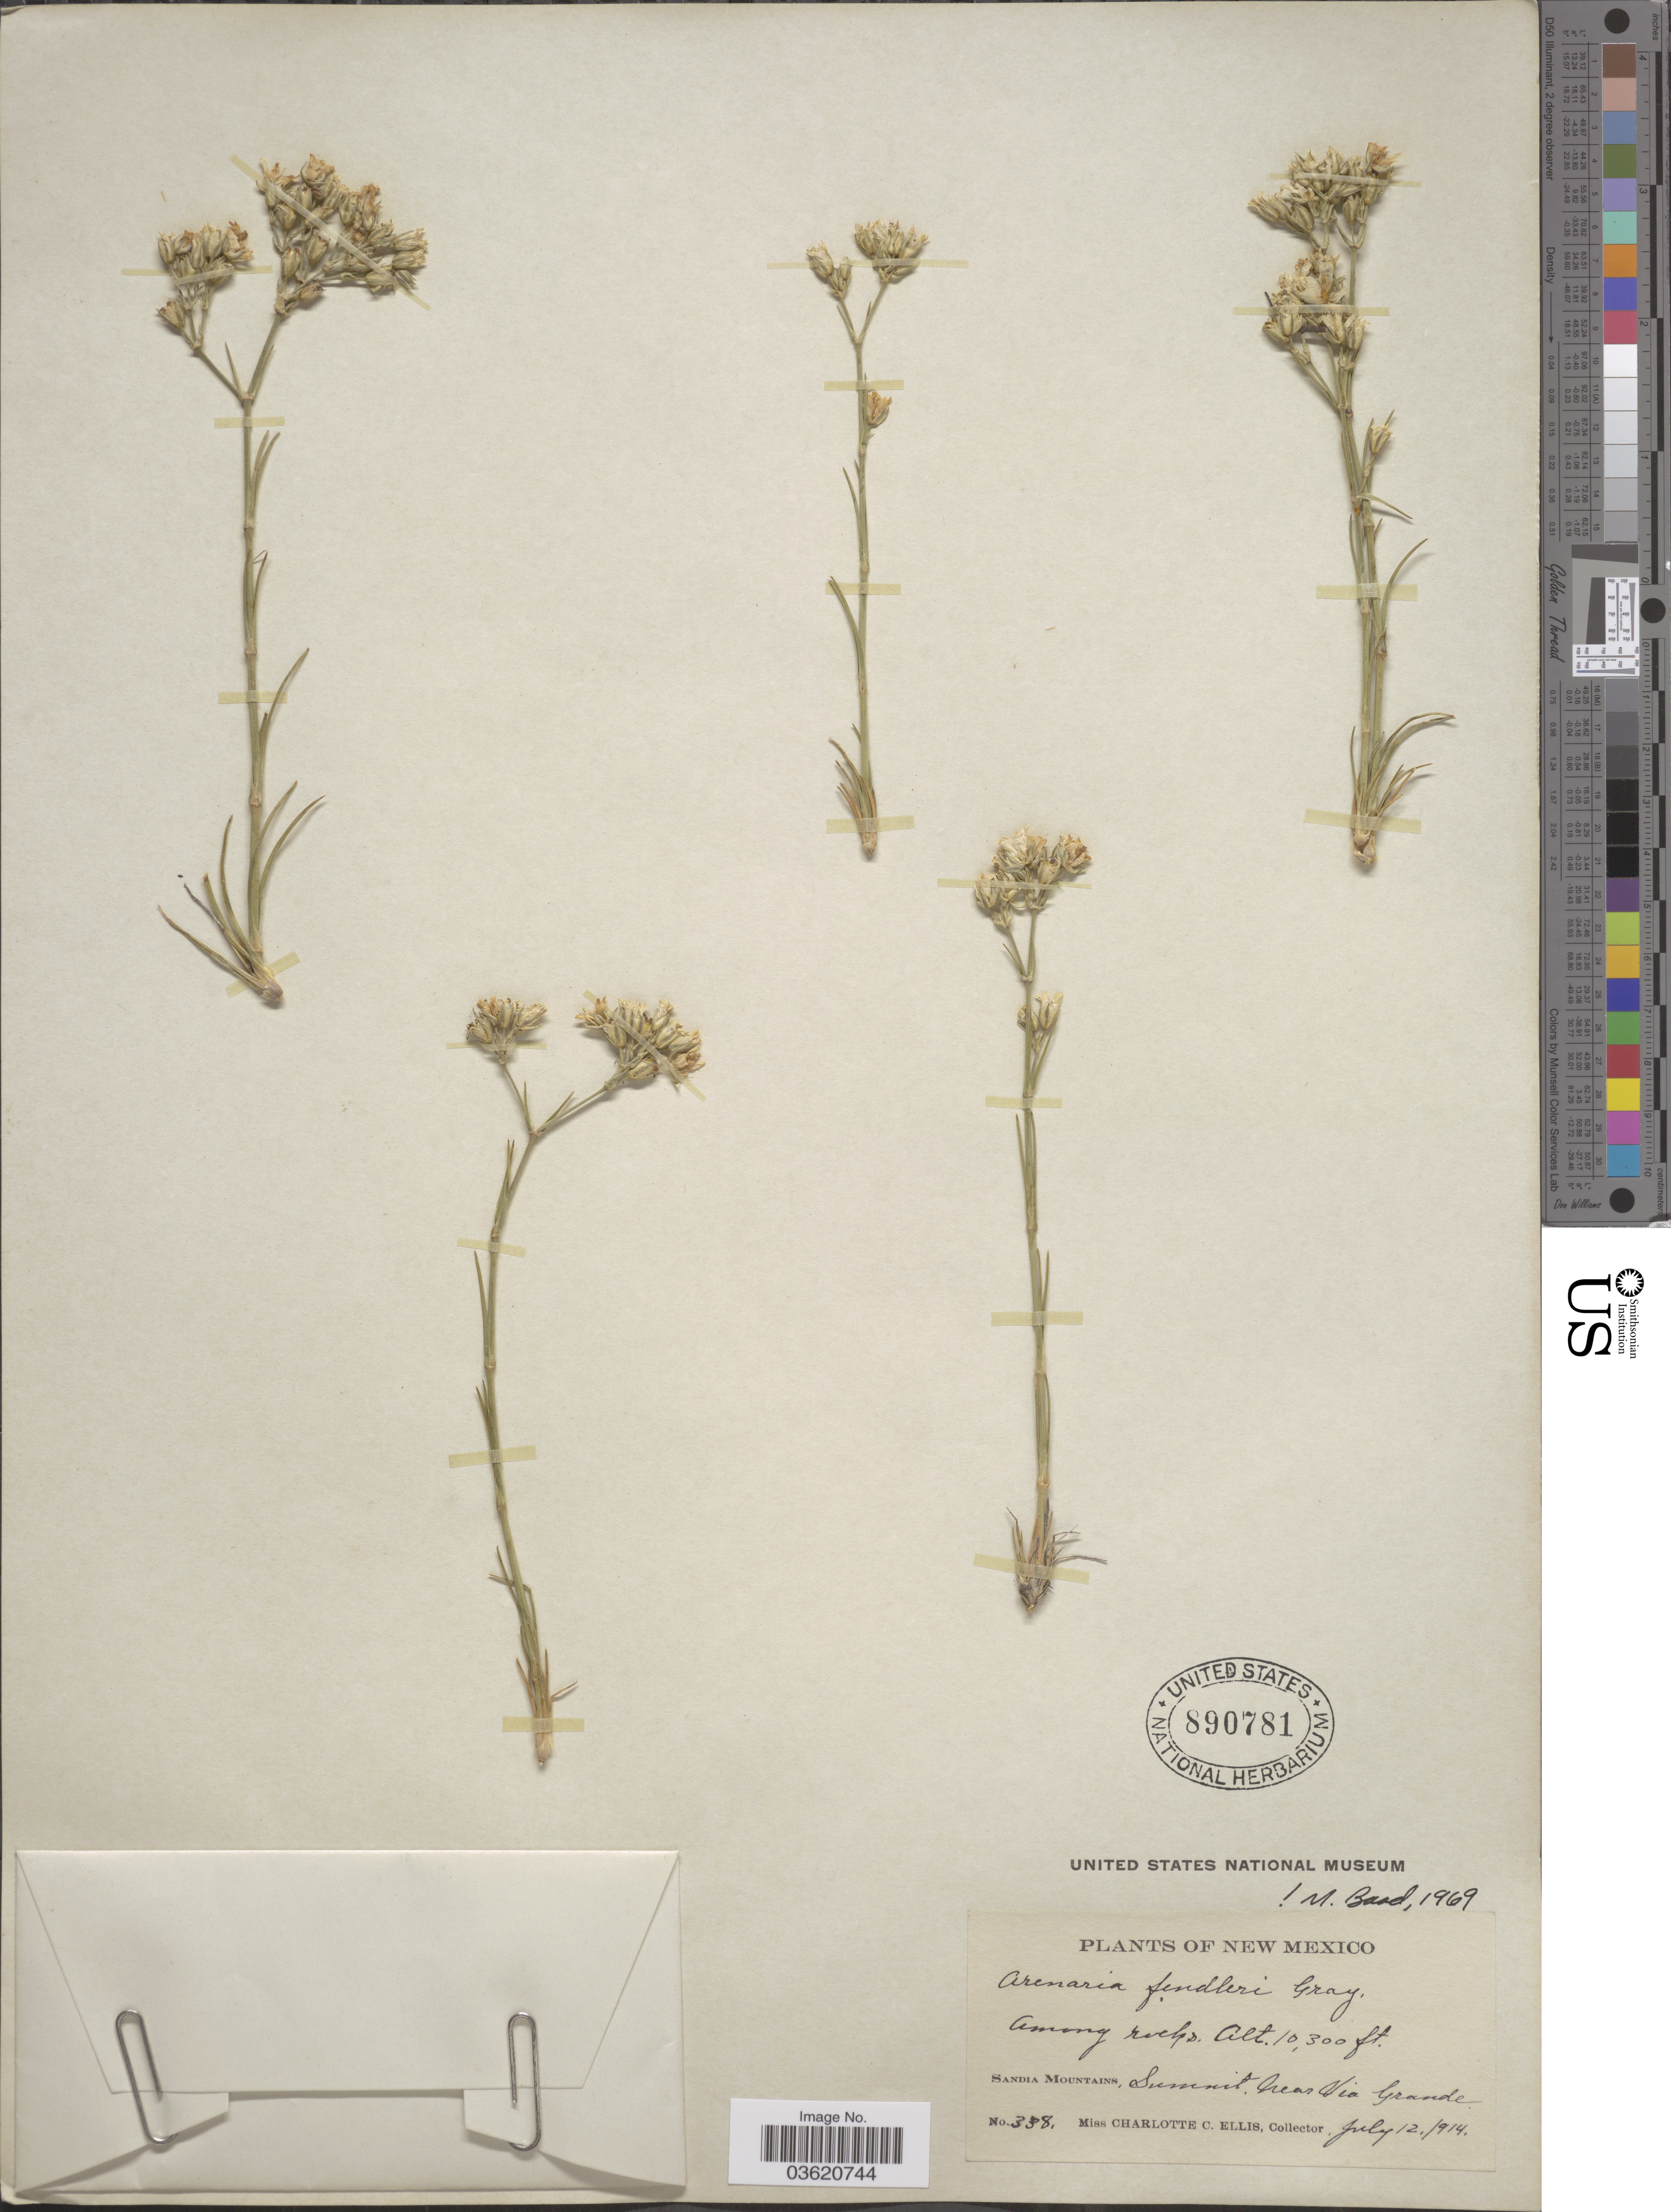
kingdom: Plantae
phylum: Tracheophyta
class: Magnoliopsida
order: Caryophyllales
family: Caryophyllaceae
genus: Eremogone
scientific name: Eremogone fendleri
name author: (A. Gray) Ikonn.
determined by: U.S. National Herbarium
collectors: C. C. Ellis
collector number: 338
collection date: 1914-07-12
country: United States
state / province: New Mexico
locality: Sandia Mountains, Summit, near Via Grande.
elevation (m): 3139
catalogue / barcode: US 890781